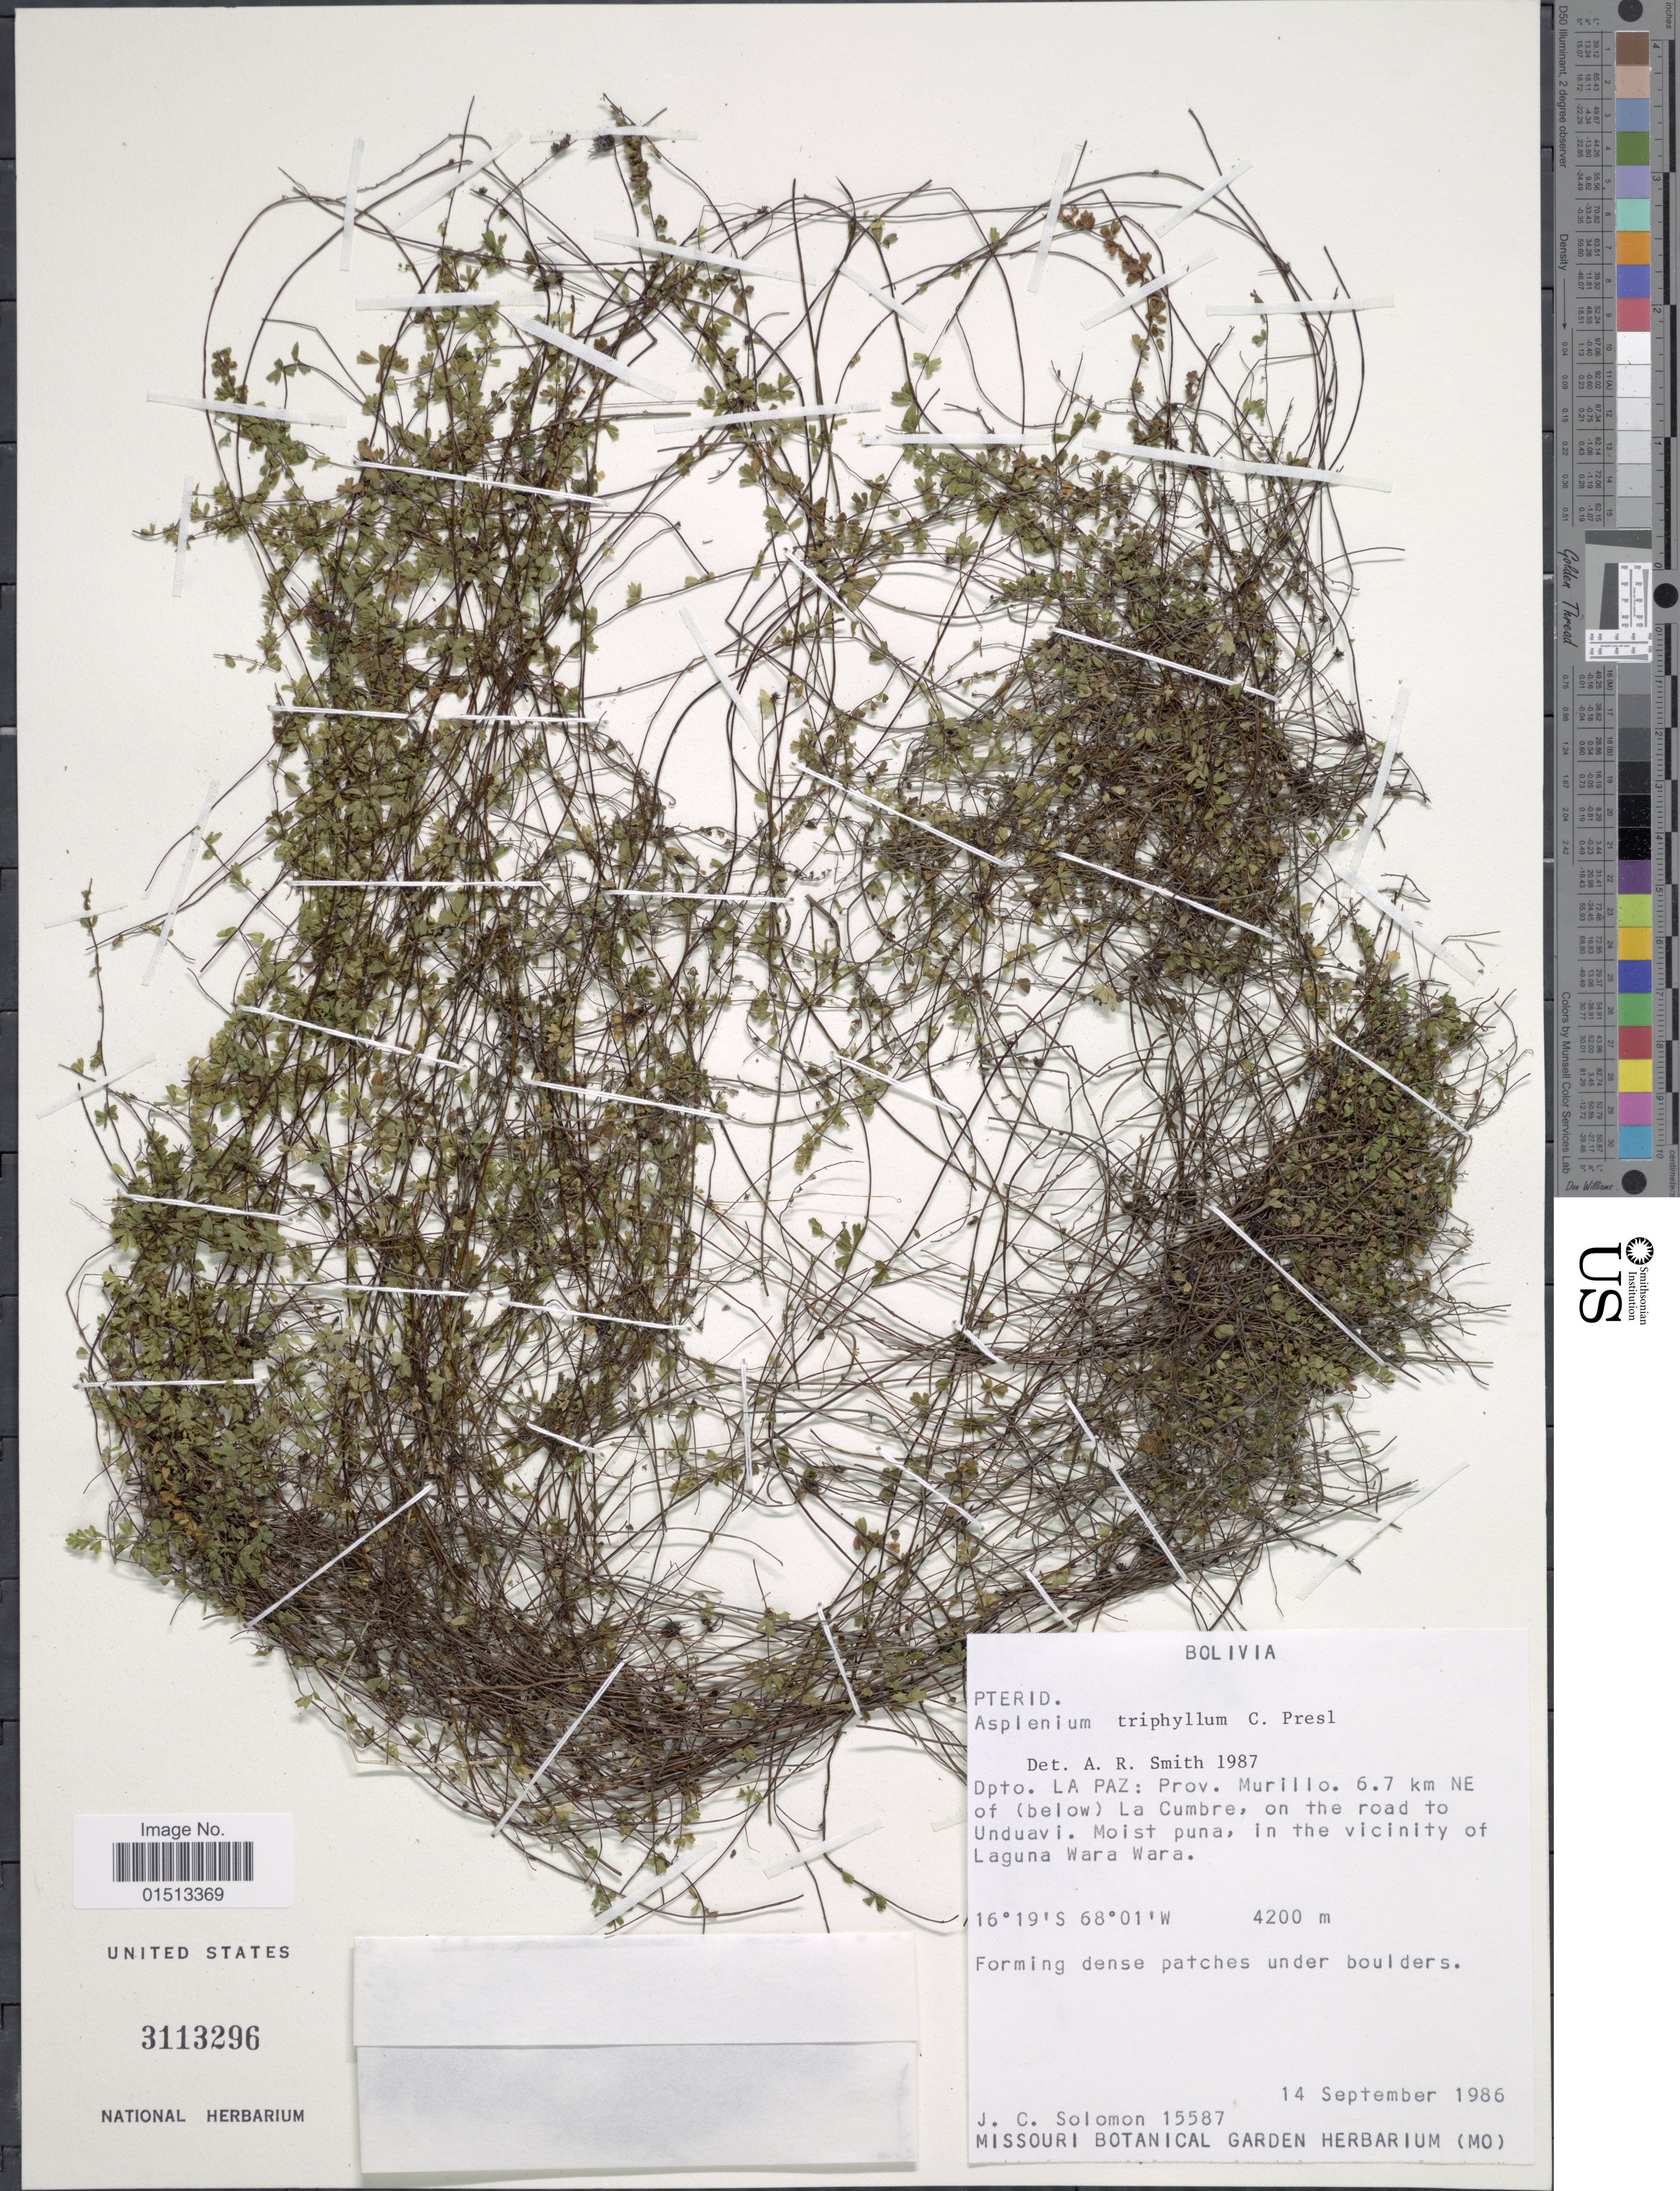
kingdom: Plantae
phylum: Tracheophyta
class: Polypodiopsida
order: Polypodiales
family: Aspleniaceae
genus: Asplenium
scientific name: Asplenium triphyllum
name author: C. Presl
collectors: J. C. Solomon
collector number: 15587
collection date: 1986-09-14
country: Bolivia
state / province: La Paz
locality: Prov. Murillo, 6.7 km NE of (below) La Cumbre, on the road to Unduavi, in the vicinity of Laguna Wara Wara.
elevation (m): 4200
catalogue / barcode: US 3113296